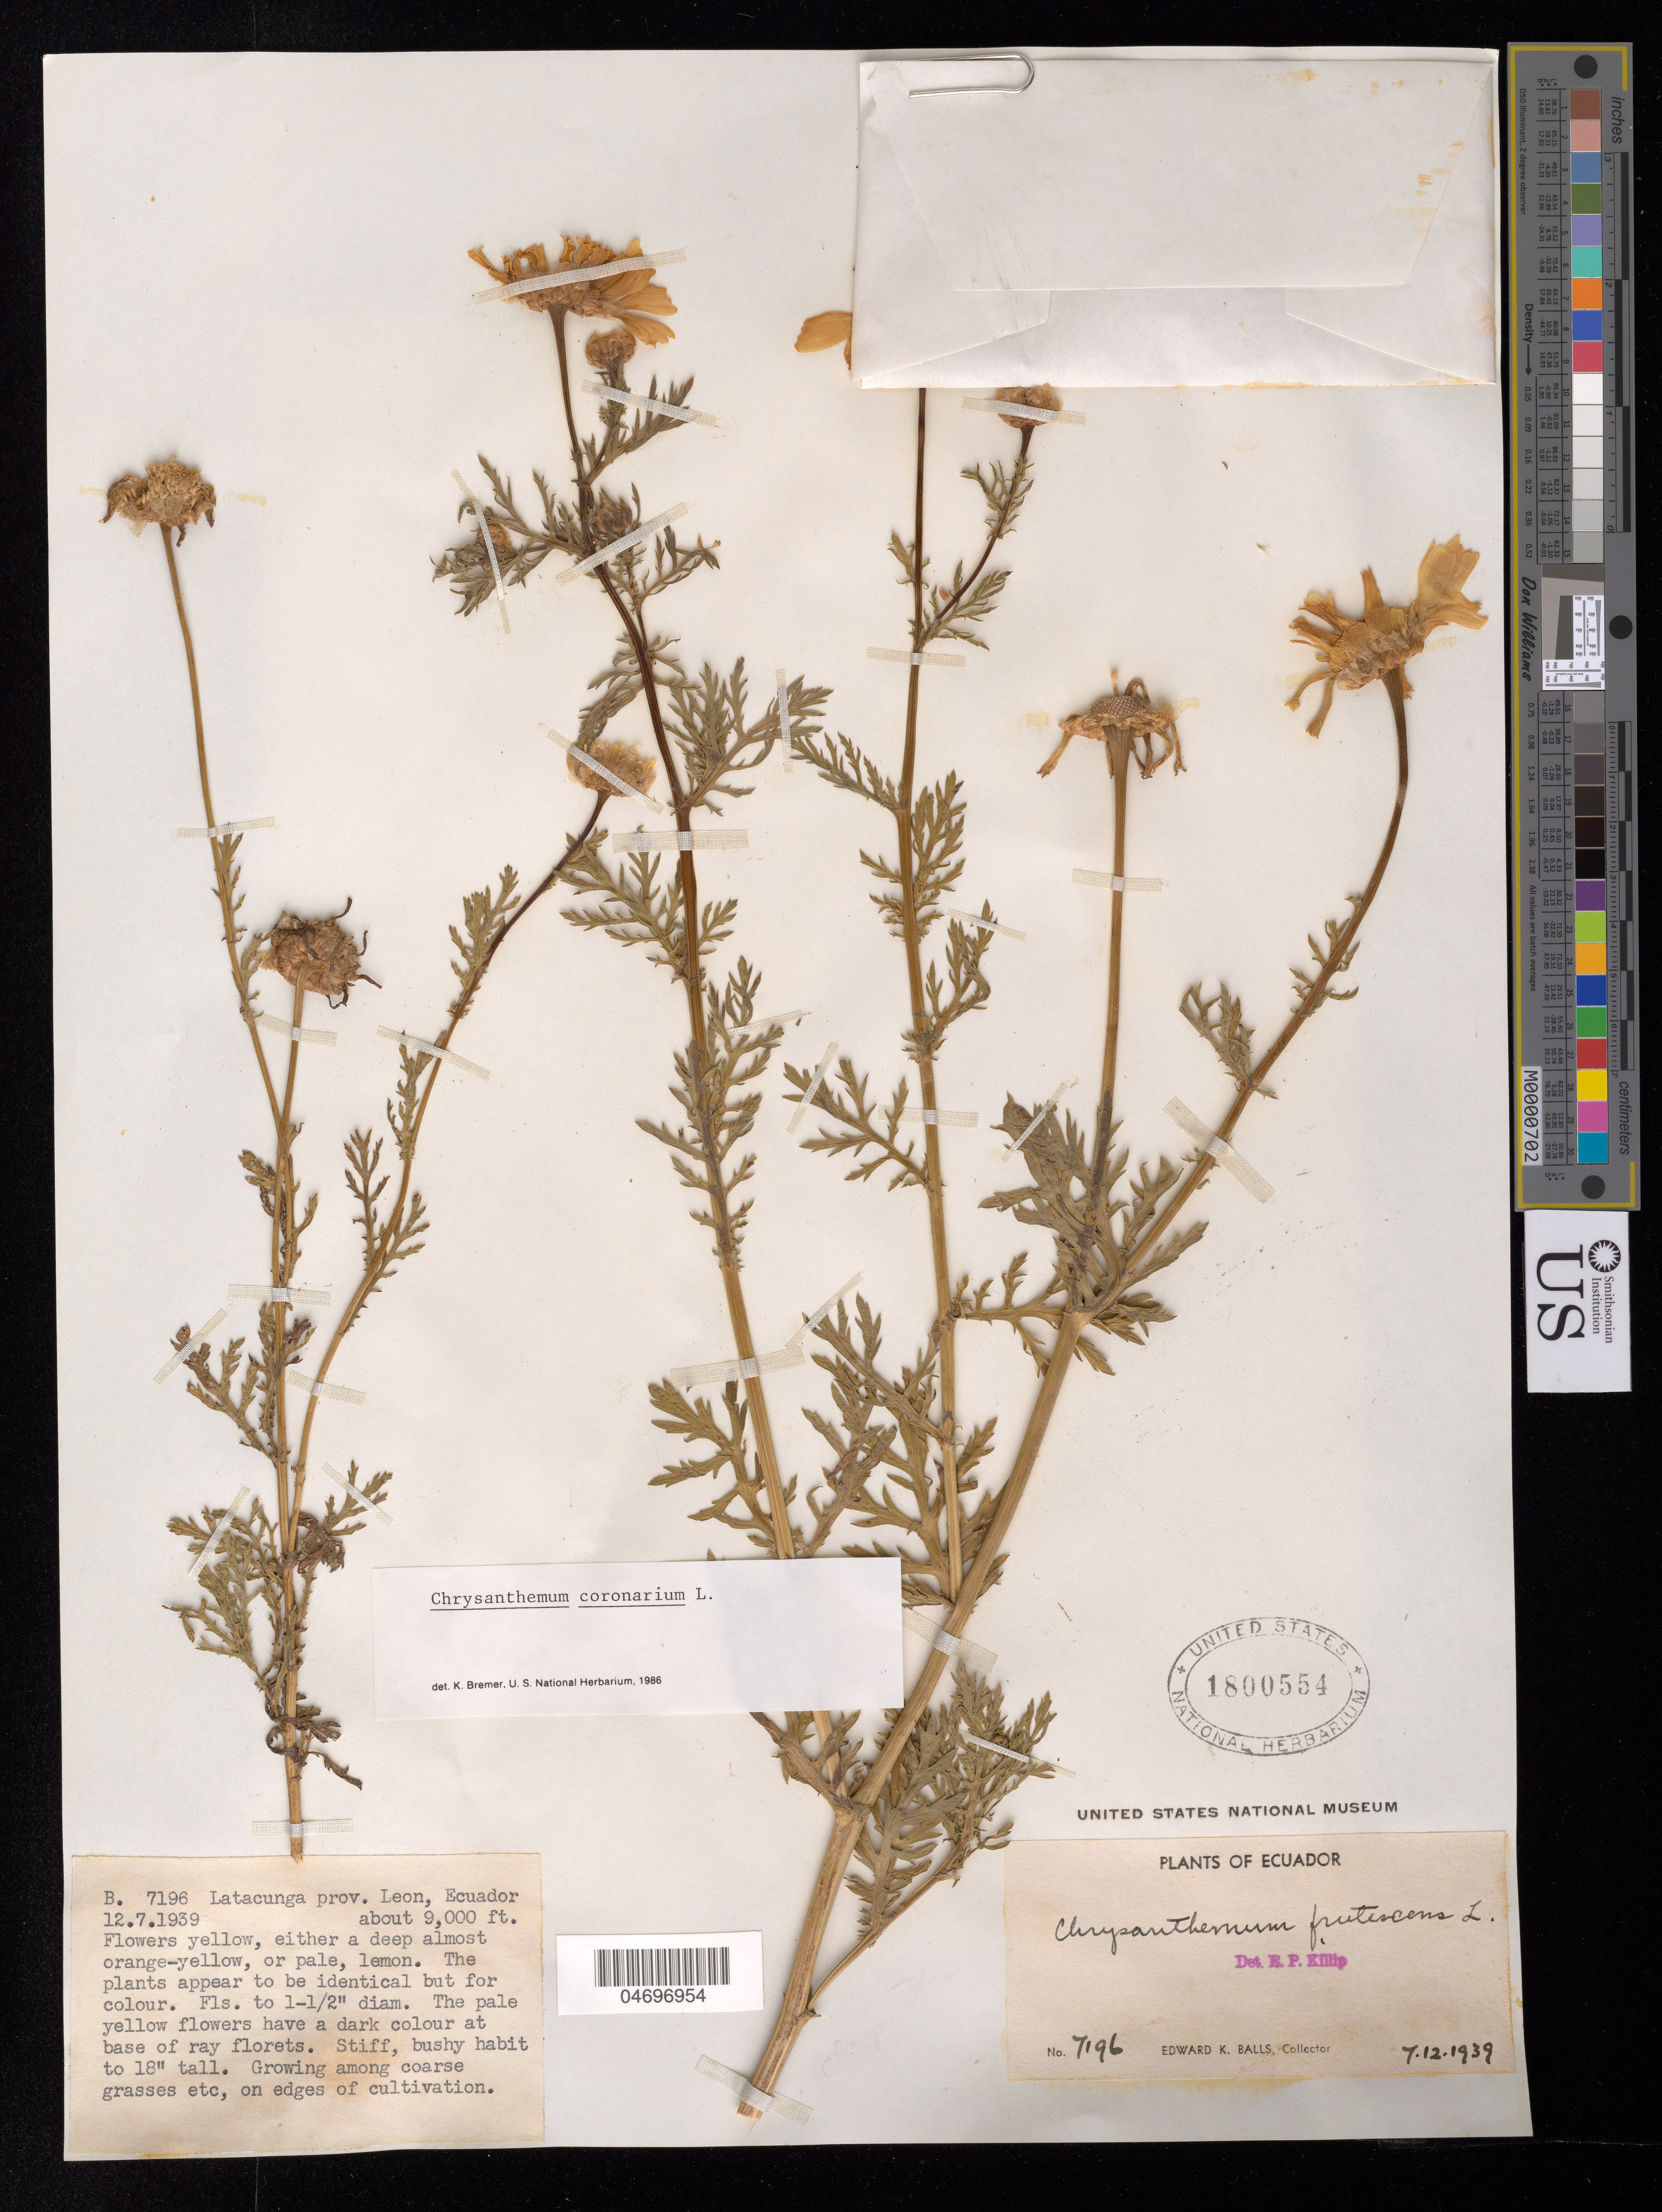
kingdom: Plantae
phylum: Tracheophyta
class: Magnoliopsida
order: Asterales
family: Asteraceae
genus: Chrysanthemum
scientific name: Chrysanthemum coronarium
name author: L.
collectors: E. K. Balls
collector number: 7196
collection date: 1939-07-12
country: Ecuador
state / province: Cotopaxi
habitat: Growing among coarse grasses etc, on edges of cultivation.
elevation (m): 2743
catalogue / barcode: US 1800554